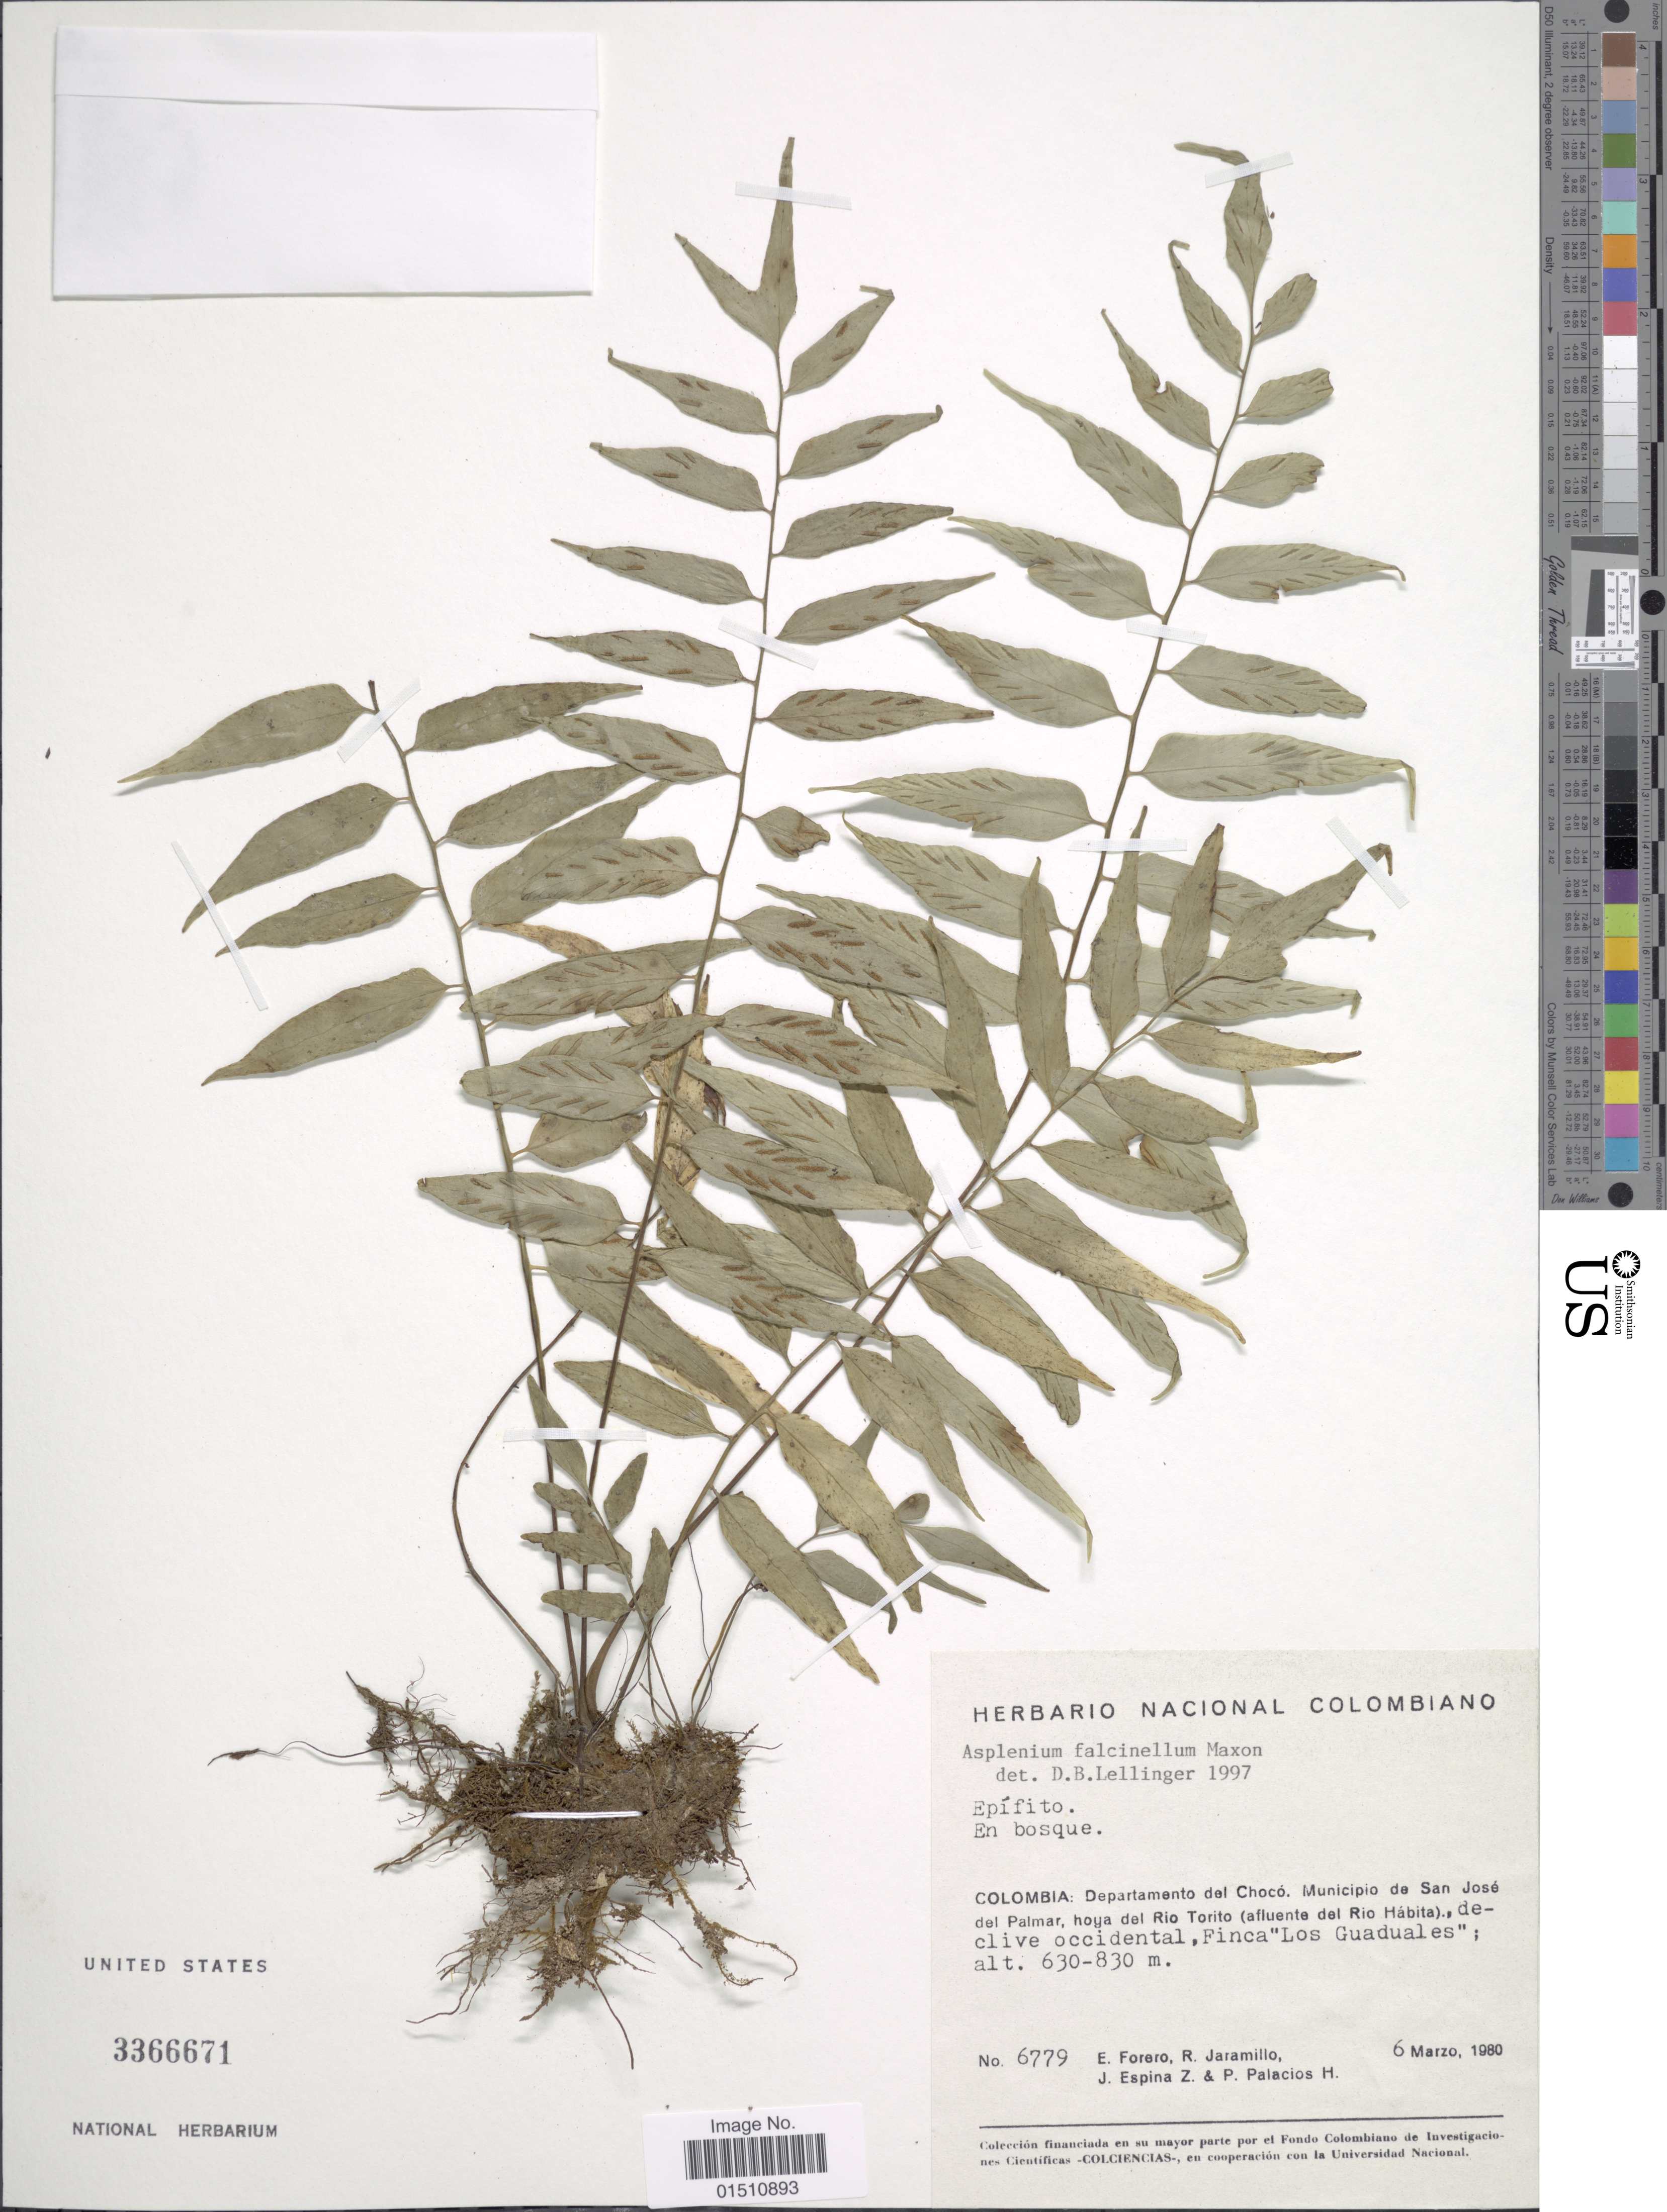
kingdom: Plantae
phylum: Tracheophyta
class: Polypodiopsida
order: Polypodiales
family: Aspleniaceae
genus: Asplenium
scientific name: Asplenium falcinellum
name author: Maxon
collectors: E. Forero, R. Jaramillo M., J. Espina Z. & P. Palacios H.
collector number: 6779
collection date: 1980-03-06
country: Colombia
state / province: Chocó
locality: Colombia: Deaprtamento del Chocó. Municipio de San José del Palmar, hoya del Rio Torito (afluente del Rio Hábita)., declive occidental, Finca "Los Guaduales".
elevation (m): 630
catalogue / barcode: US 3366671